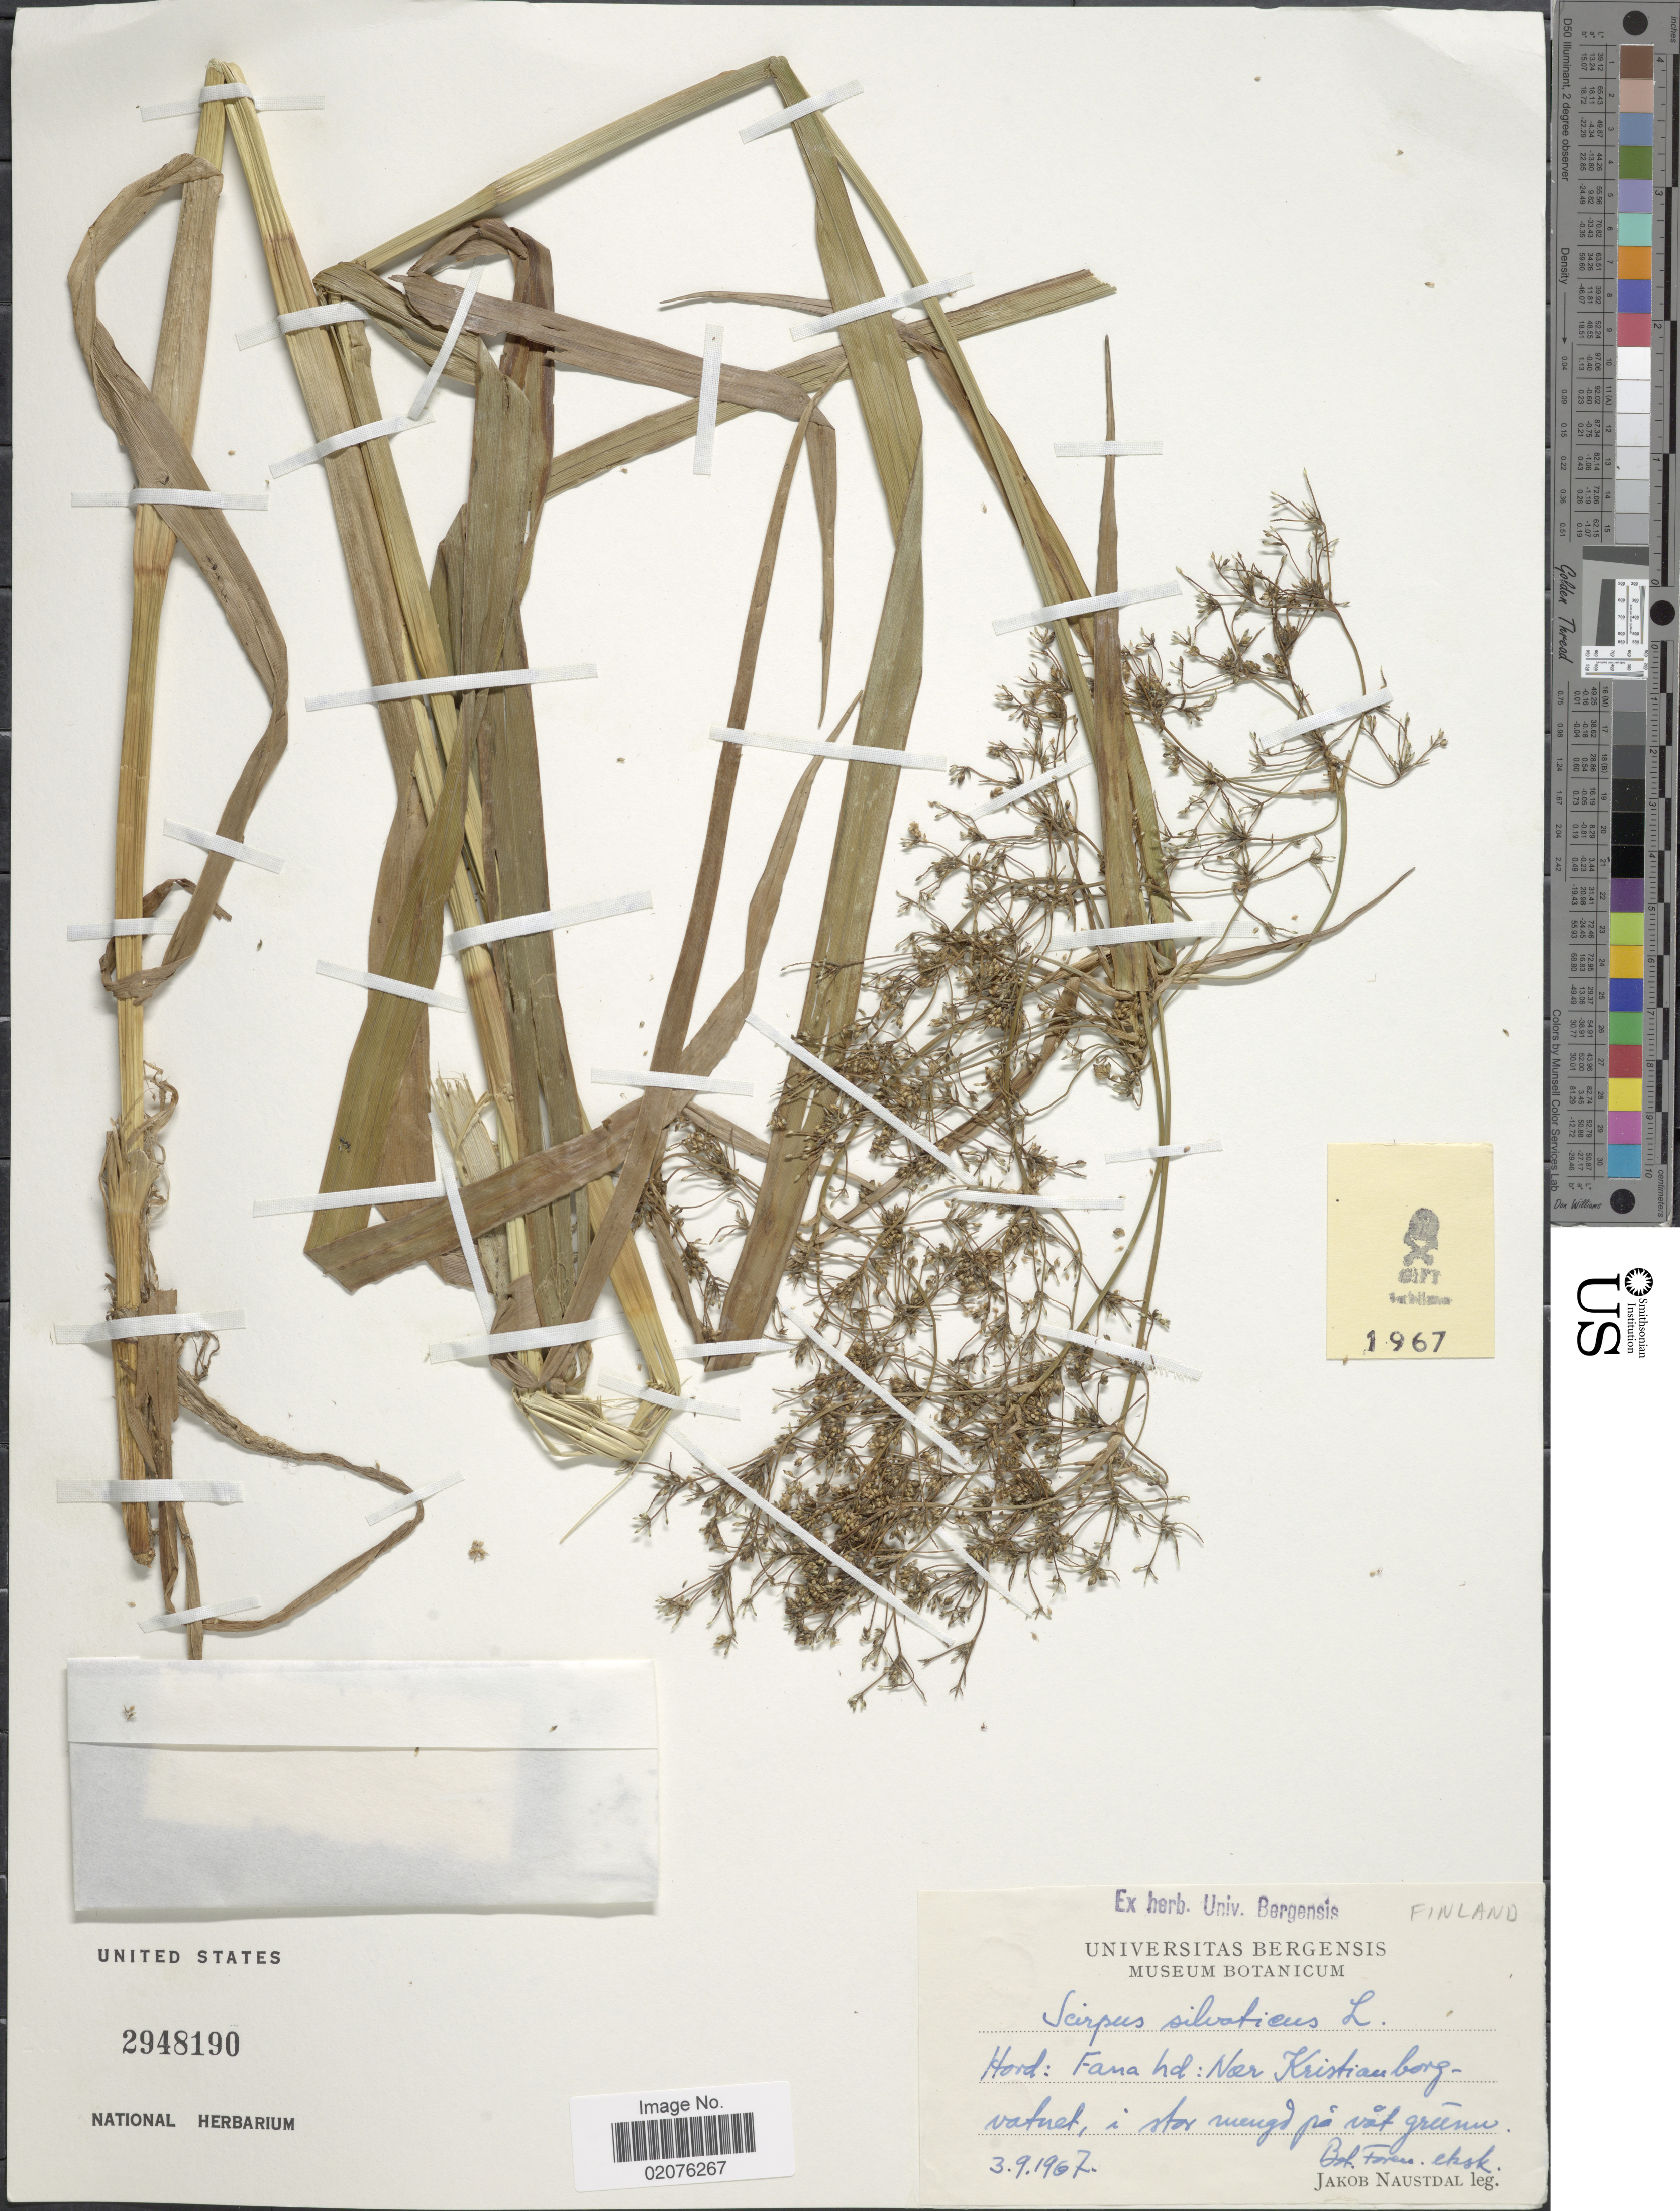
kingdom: Plantae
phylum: Tracheophyta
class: Liliopsida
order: Poales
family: Cyperaceae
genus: Scirpus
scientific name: Scirpus sylvaticus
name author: L.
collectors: J. Naustdal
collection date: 1967-09-03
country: Norway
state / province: Vestland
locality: Bergen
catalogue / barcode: US 2948190